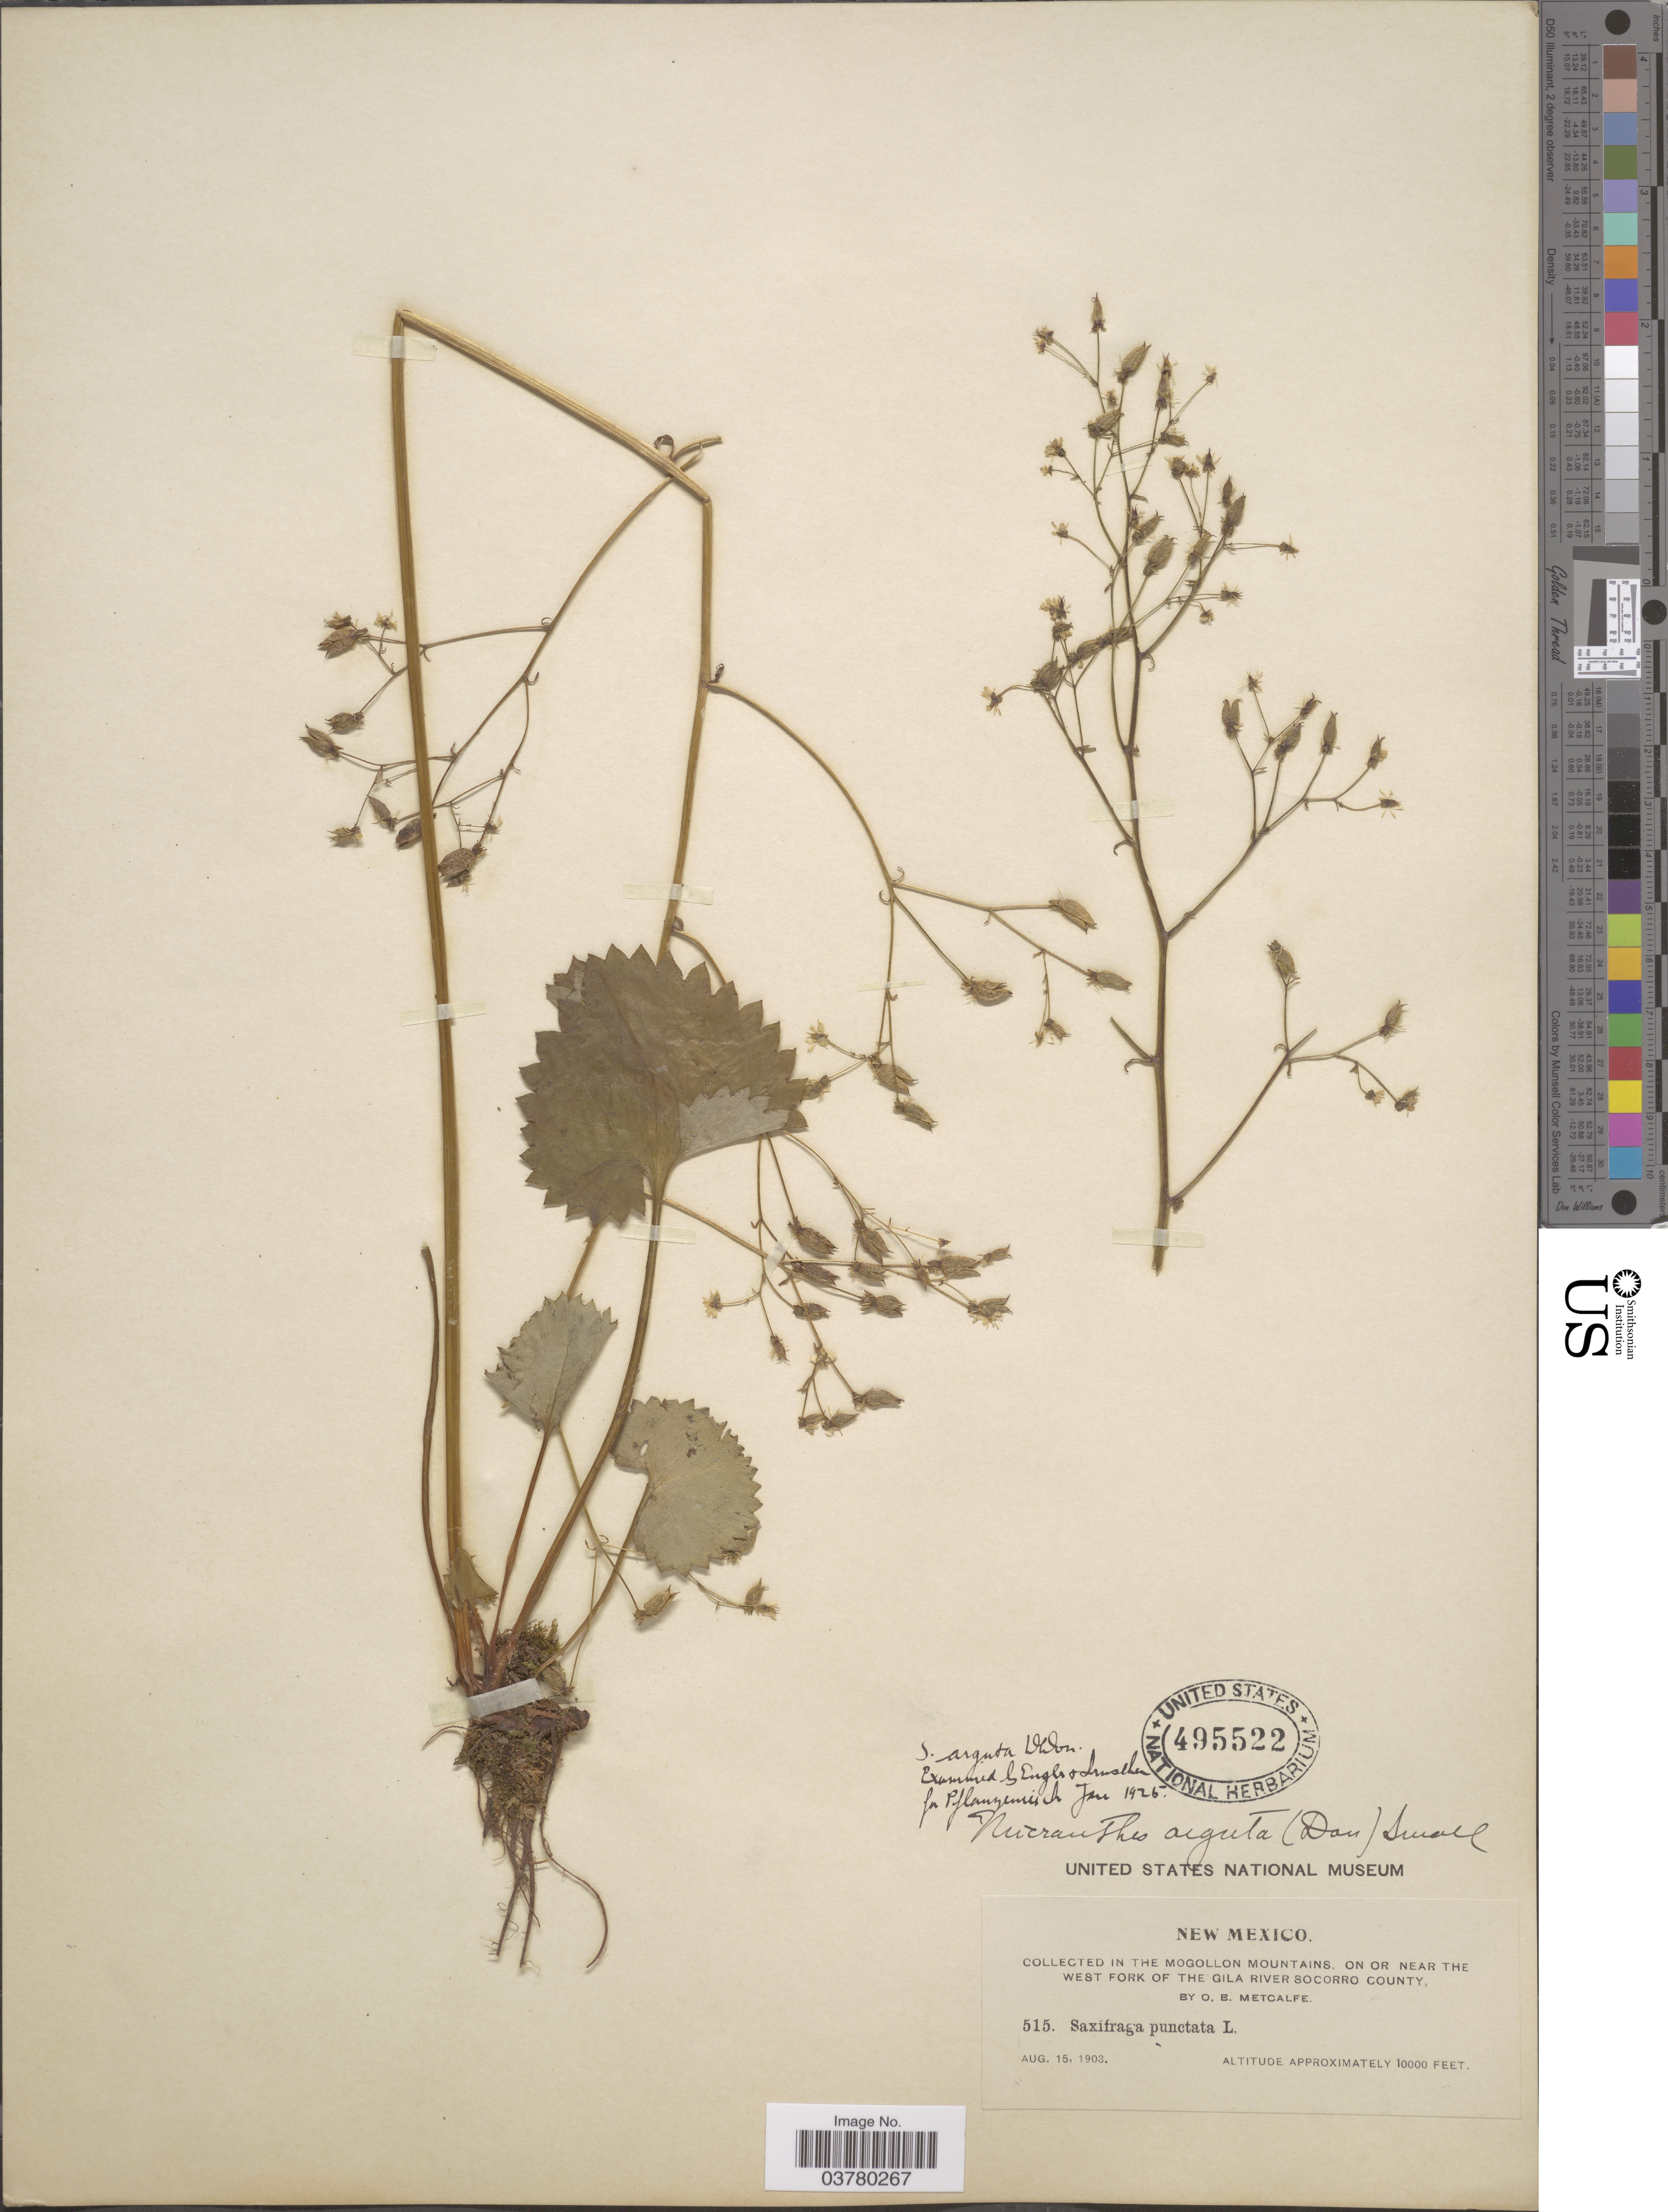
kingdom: Plantae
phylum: Tracheophyta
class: Magnoliopsida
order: Saxifragales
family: Saxifragaceae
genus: Micranthes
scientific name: Micranthes odontoloma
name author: (Piper) A. Heller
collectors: O. B. Metcalfe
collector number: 515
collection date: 1903-08-15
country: United States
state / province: New Mexico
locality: In the Mogollon Mountains, on or near the West Fork of the Gila River Socorro County.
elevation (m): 3048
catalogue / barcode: US 495522